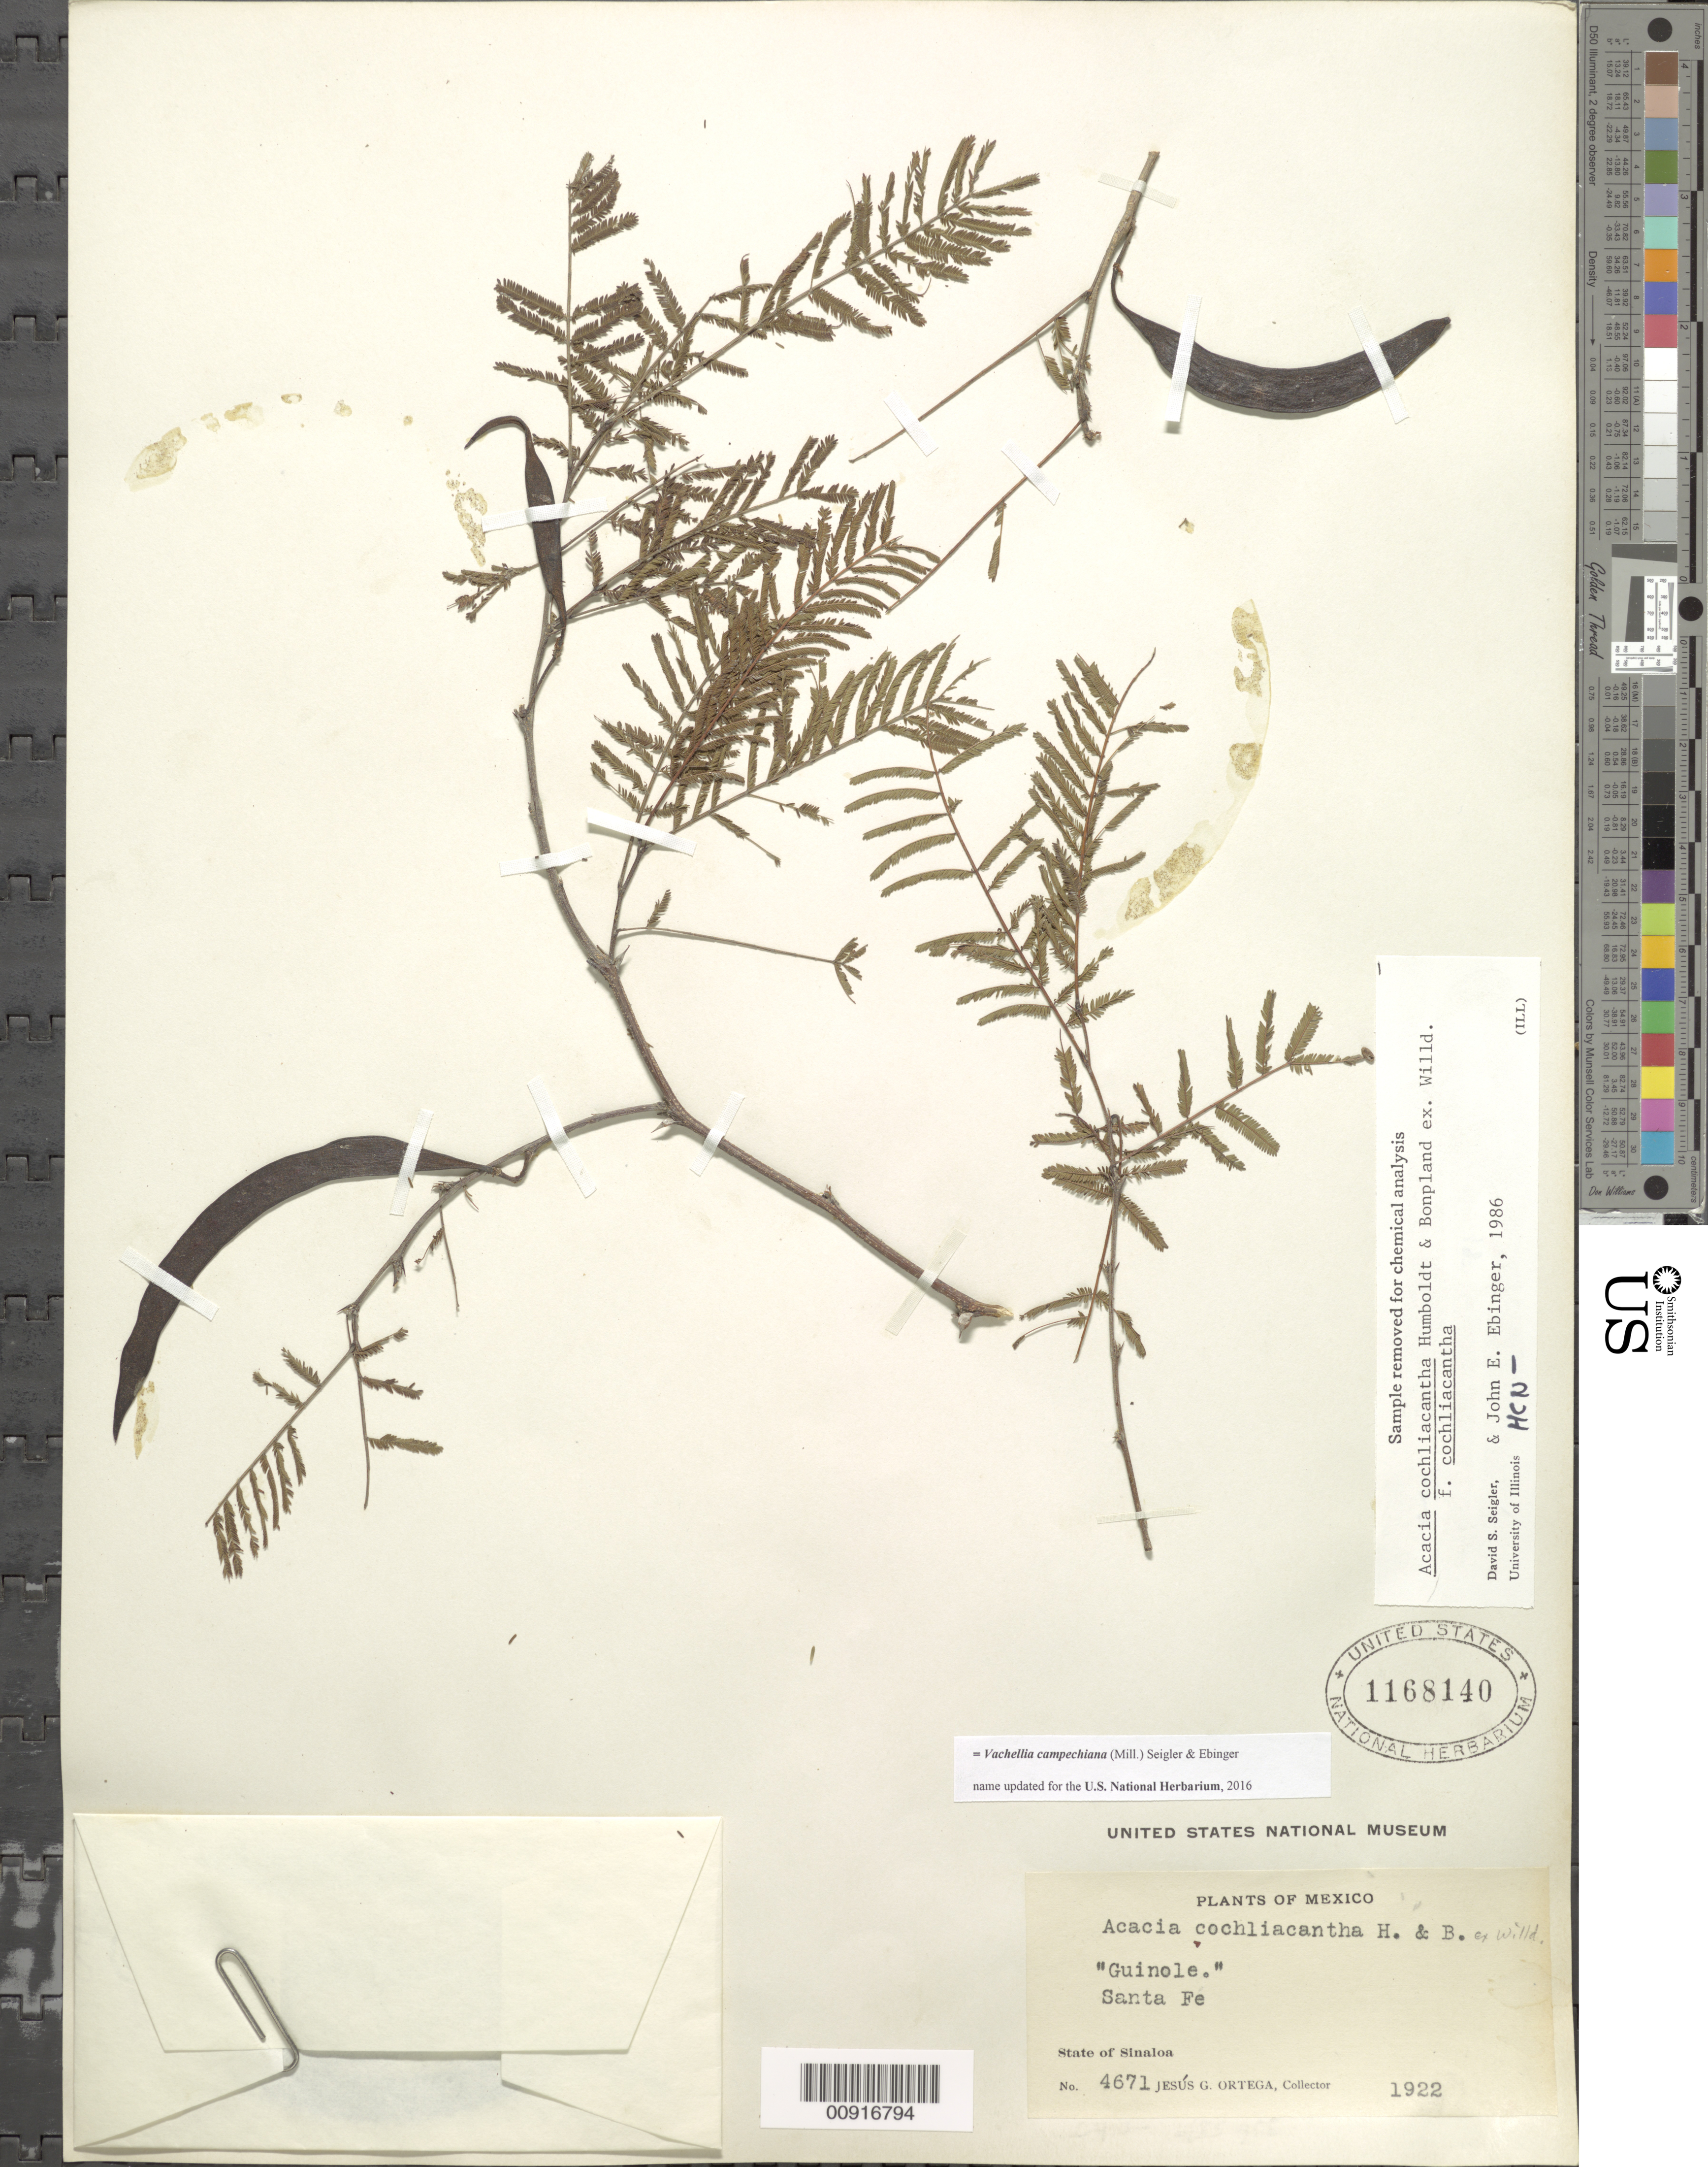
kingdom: Plantae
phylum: Tracheophyta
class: Magnoliopsida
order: Fabales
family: Fabaceae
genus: Vachellia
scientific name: Vachellia campechiana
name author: (Mill.) Seigler & Ebinger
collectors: J. Ortega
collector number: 4671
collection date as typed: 1922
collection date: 1922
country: Mexico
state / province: Sinaloa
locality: Santa Fé, State of Sinaloa.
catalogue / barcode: US 1168140